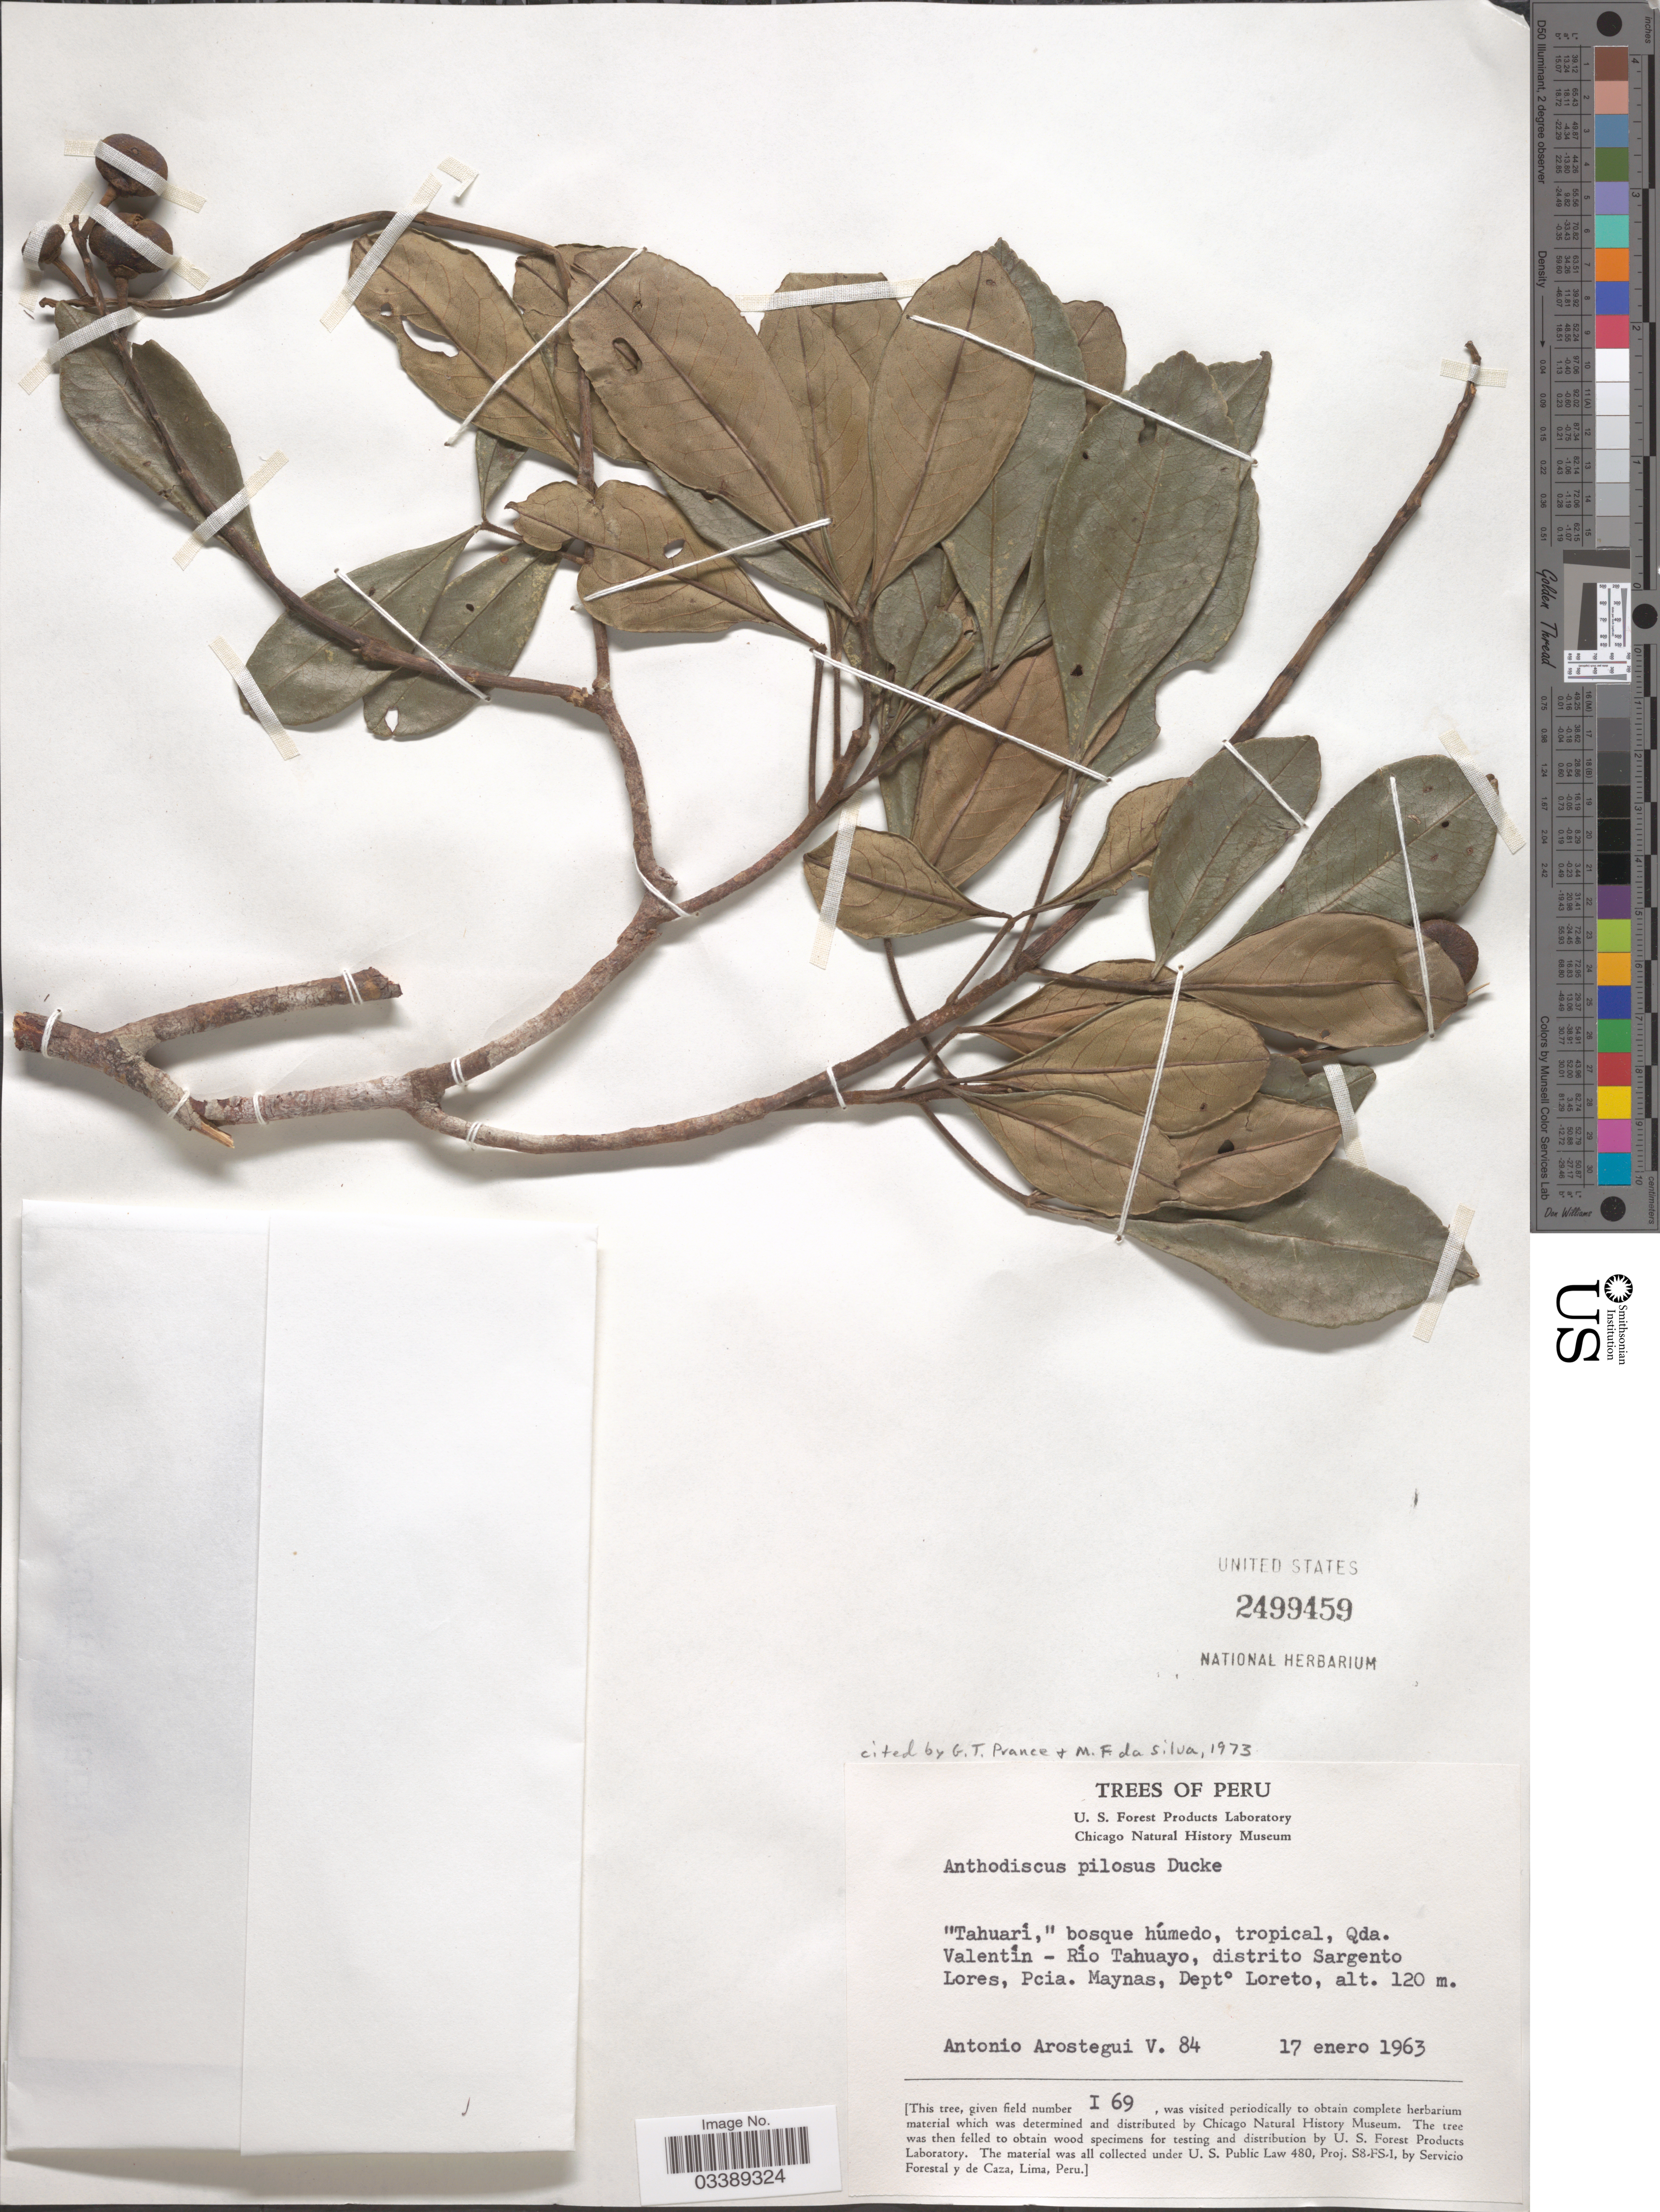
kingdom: Plantae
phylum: Tracheophyta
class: Magnoliopsida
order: Malpighiales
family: Caryocaraceae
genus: Anthodiscus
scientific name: Anthodiscus pilosus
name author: Ducke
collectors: A. Arostegui V.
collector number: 84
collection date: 1963-01-17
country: Peru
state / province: Loreto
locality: Qda. Valentín-Río Tahuayo, distrito Sargento Lores, Pcia. Maynas, Depto Loreto.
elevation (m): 120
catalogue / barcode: US 2499459